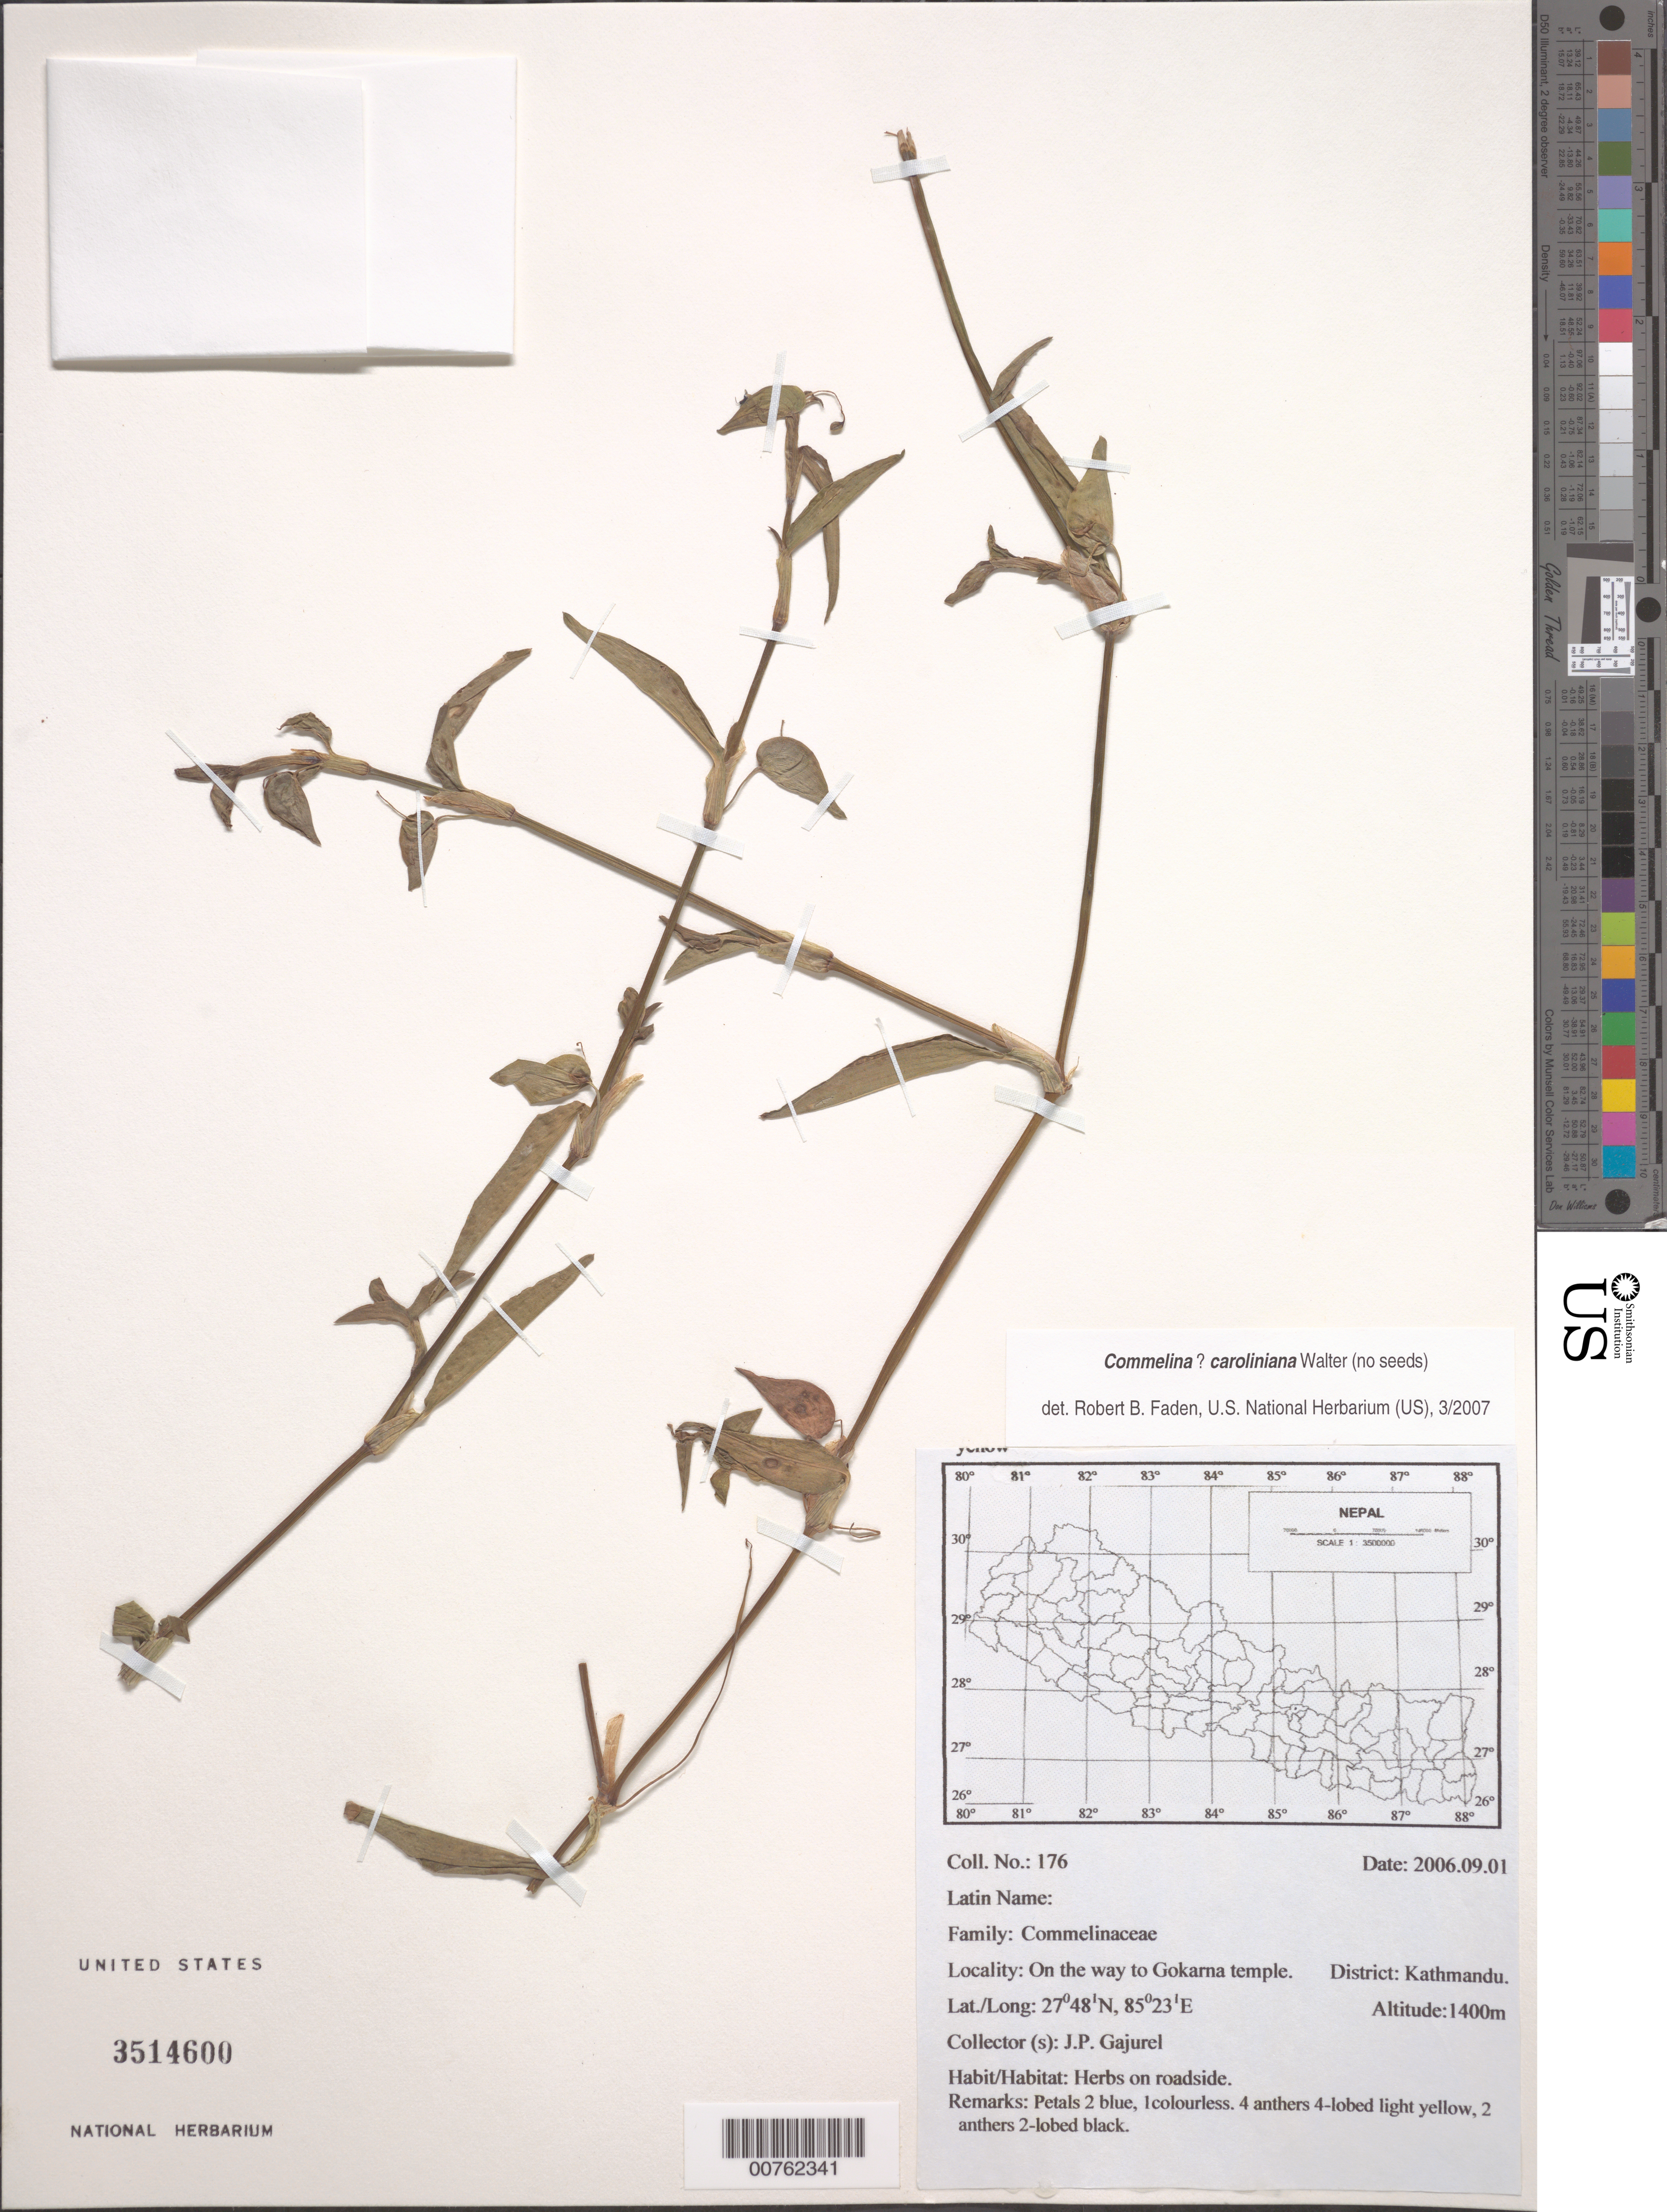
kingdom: Plantae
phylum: Tracheophyta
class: Liliopsida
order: Commelinales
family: Commelinaceae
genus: Commelina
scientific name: Commelina caroliniana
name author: Walter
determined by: Faden, Robert B., (US), Smithsonian Institution - National Museum of Natural History (UNITED STATES)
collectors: J. Gajurel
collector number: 176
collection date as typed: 01 Sep 2006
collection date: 2006-09-01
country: Nepal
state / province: Bagmati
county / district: Kathmandu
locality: On the way to Gokarna temple.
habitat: Herbs on roadside.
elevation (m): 1400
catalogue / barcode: US 3514600